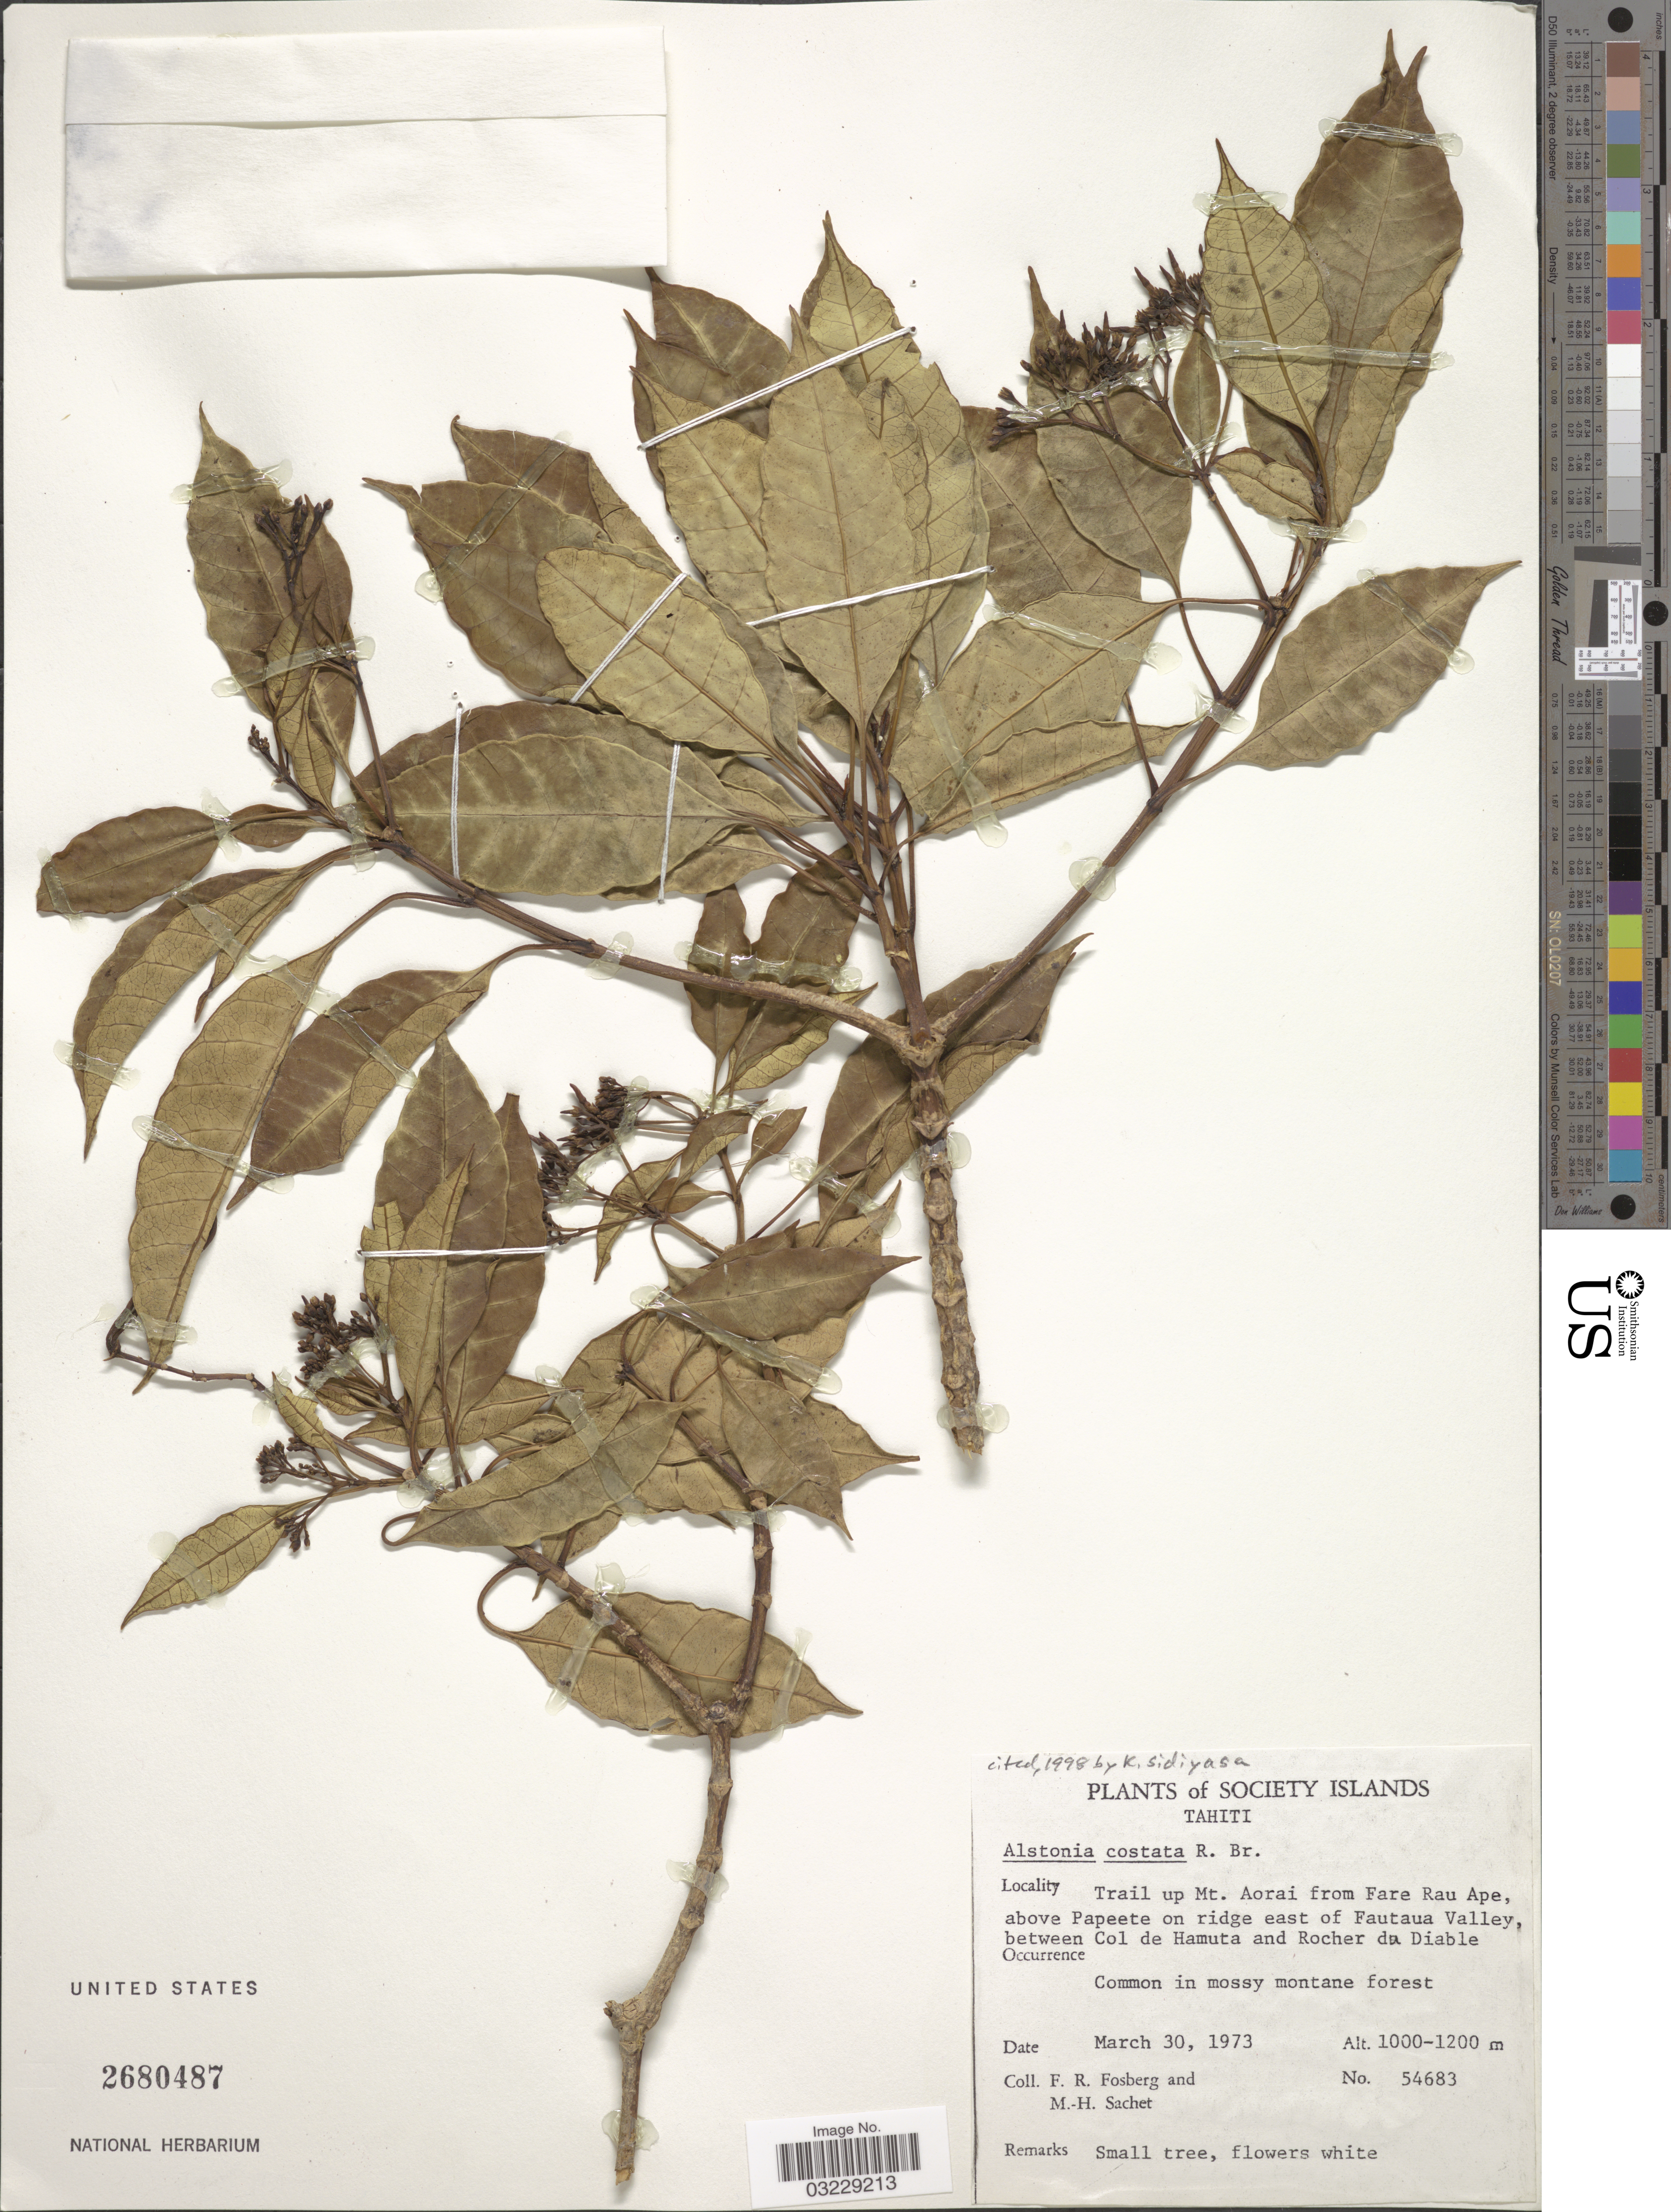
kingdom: Plantae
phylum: Tracheophyta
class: Magnoliopsida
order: Gentianales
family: Apocynaceae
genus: Alstonia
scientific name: Alstonia costata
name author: (G. Forst.) R. Br.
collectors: F. R. Fosberg & M.-H. Sachet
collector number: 54683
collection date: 1973-03-30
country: French Polynesia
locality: Society Islands. Tahiti. Trail up Mt. Aorai from Fare Rau Ape, above Papeete on ridge east of Fautaua Valley, between Col de Hamuta and Rocher du Diable.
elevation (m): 1000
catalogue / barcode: US 2680487